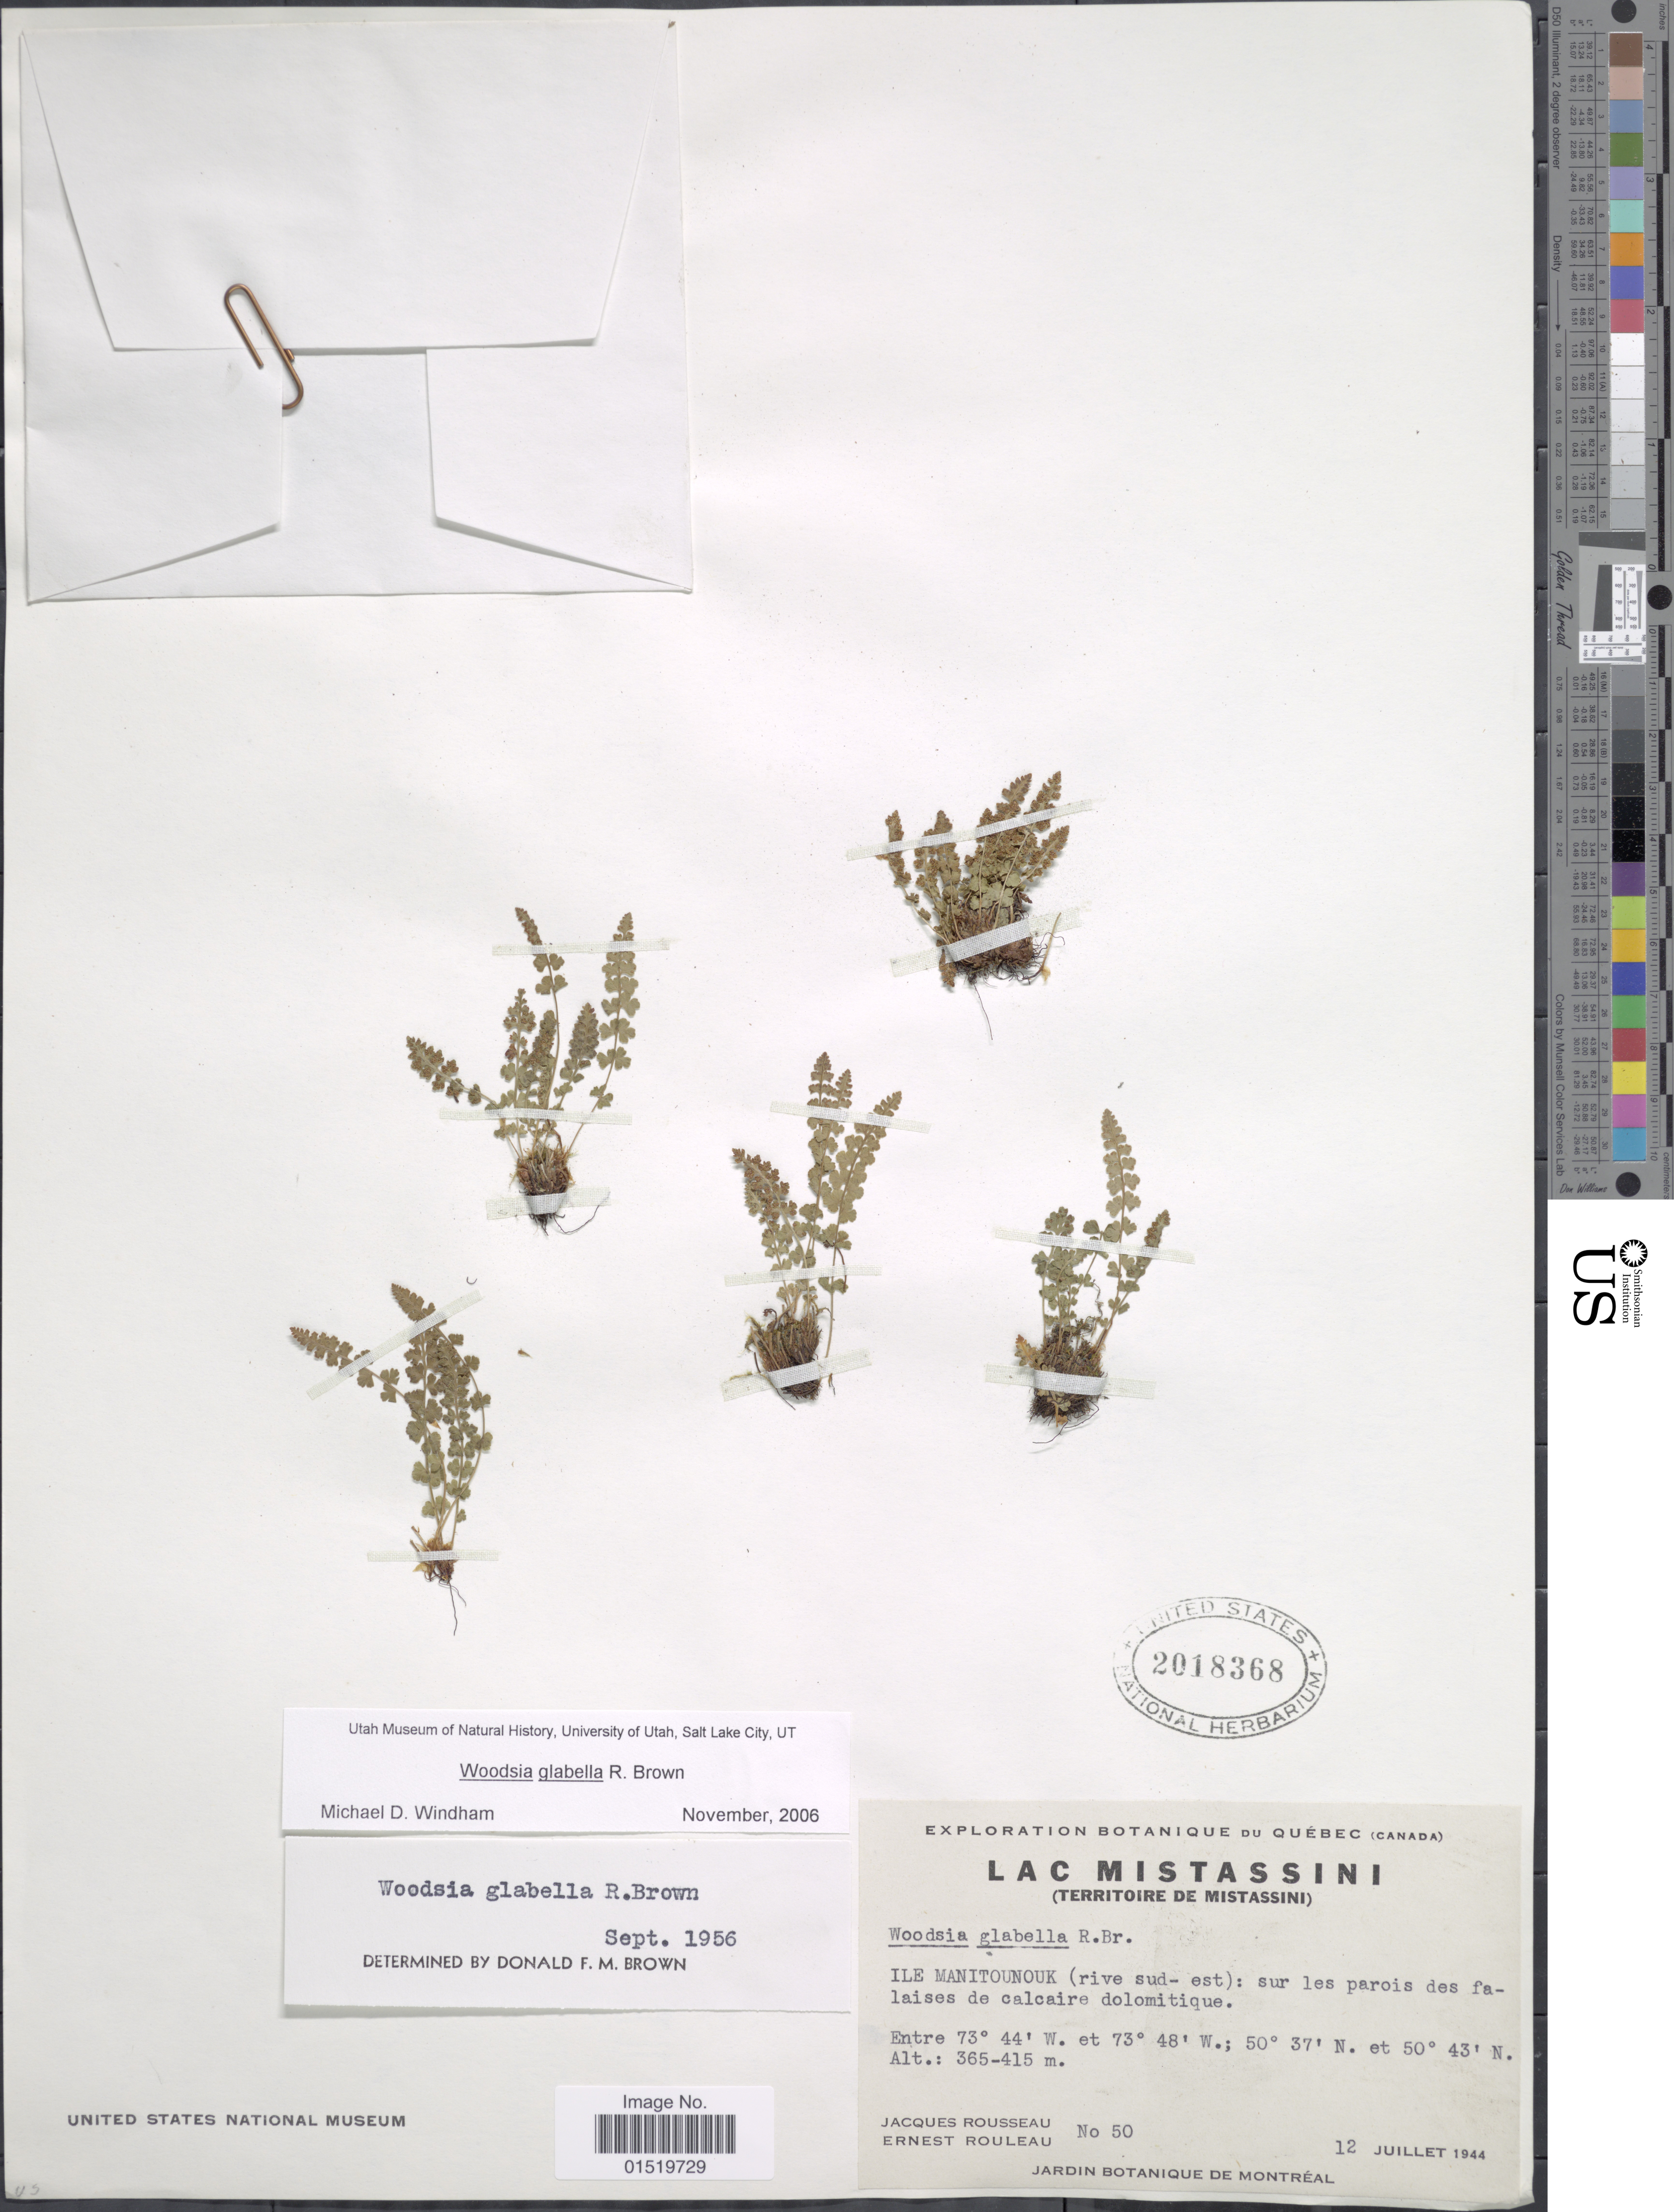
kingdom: Plantae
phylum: Tracheophyta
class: Polypodiopsida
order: Polypodiales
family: Woodsiaceae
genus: Woodsia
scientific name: Woodsia glabella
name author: R. Br.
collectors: J. Rousseau & J. Rouleau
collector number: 50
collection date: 1944-07-12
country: Canada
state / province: Quebec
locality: Lac MIstassini (territoire de Mistassini) Ile Manitounouk (rive sud-est): sur les parois des falaises de calcaire dolomitique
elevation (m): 365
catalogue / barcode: US 2018368